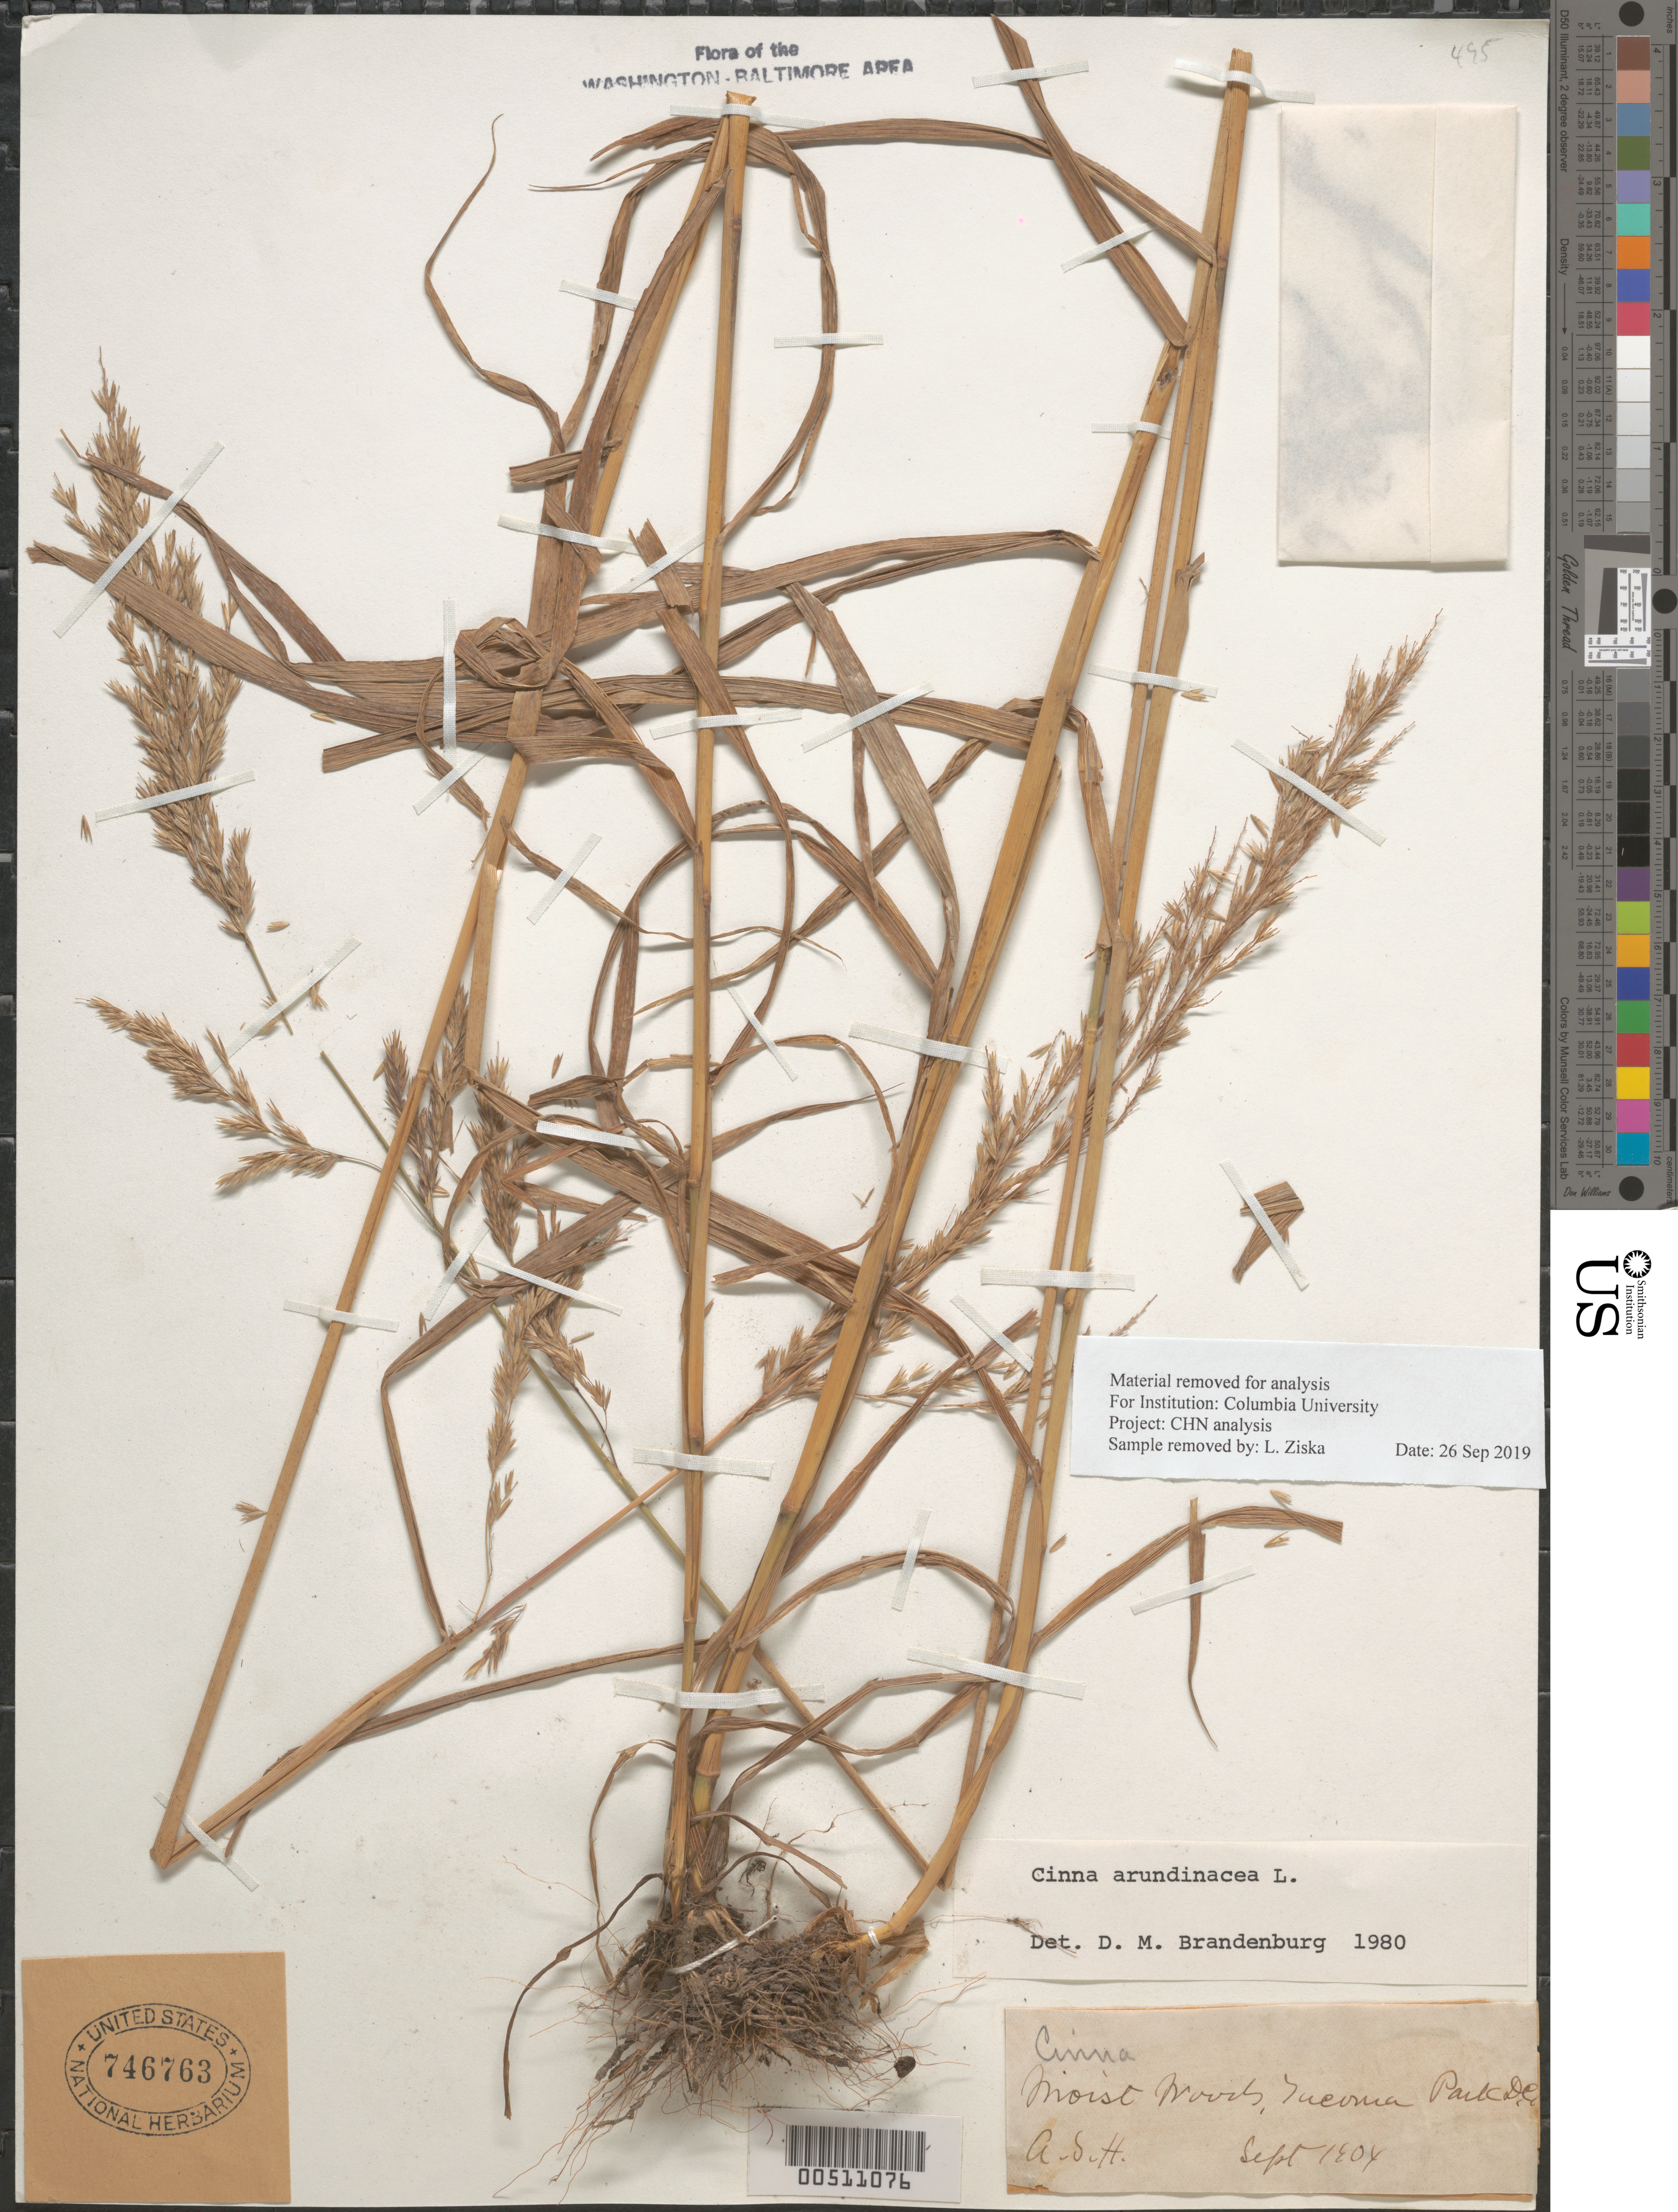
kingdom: Plantae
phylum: Tracheophyta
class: Liliopsida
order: Poales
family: Poaceae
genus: Cinna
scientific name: Cinna arundinacea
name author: L.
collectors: A. S. Hitchcock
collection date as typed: Sep 1904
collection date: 1904-09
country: United States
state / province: District of Columbia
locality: Tacoma Park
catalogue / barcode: US 746763